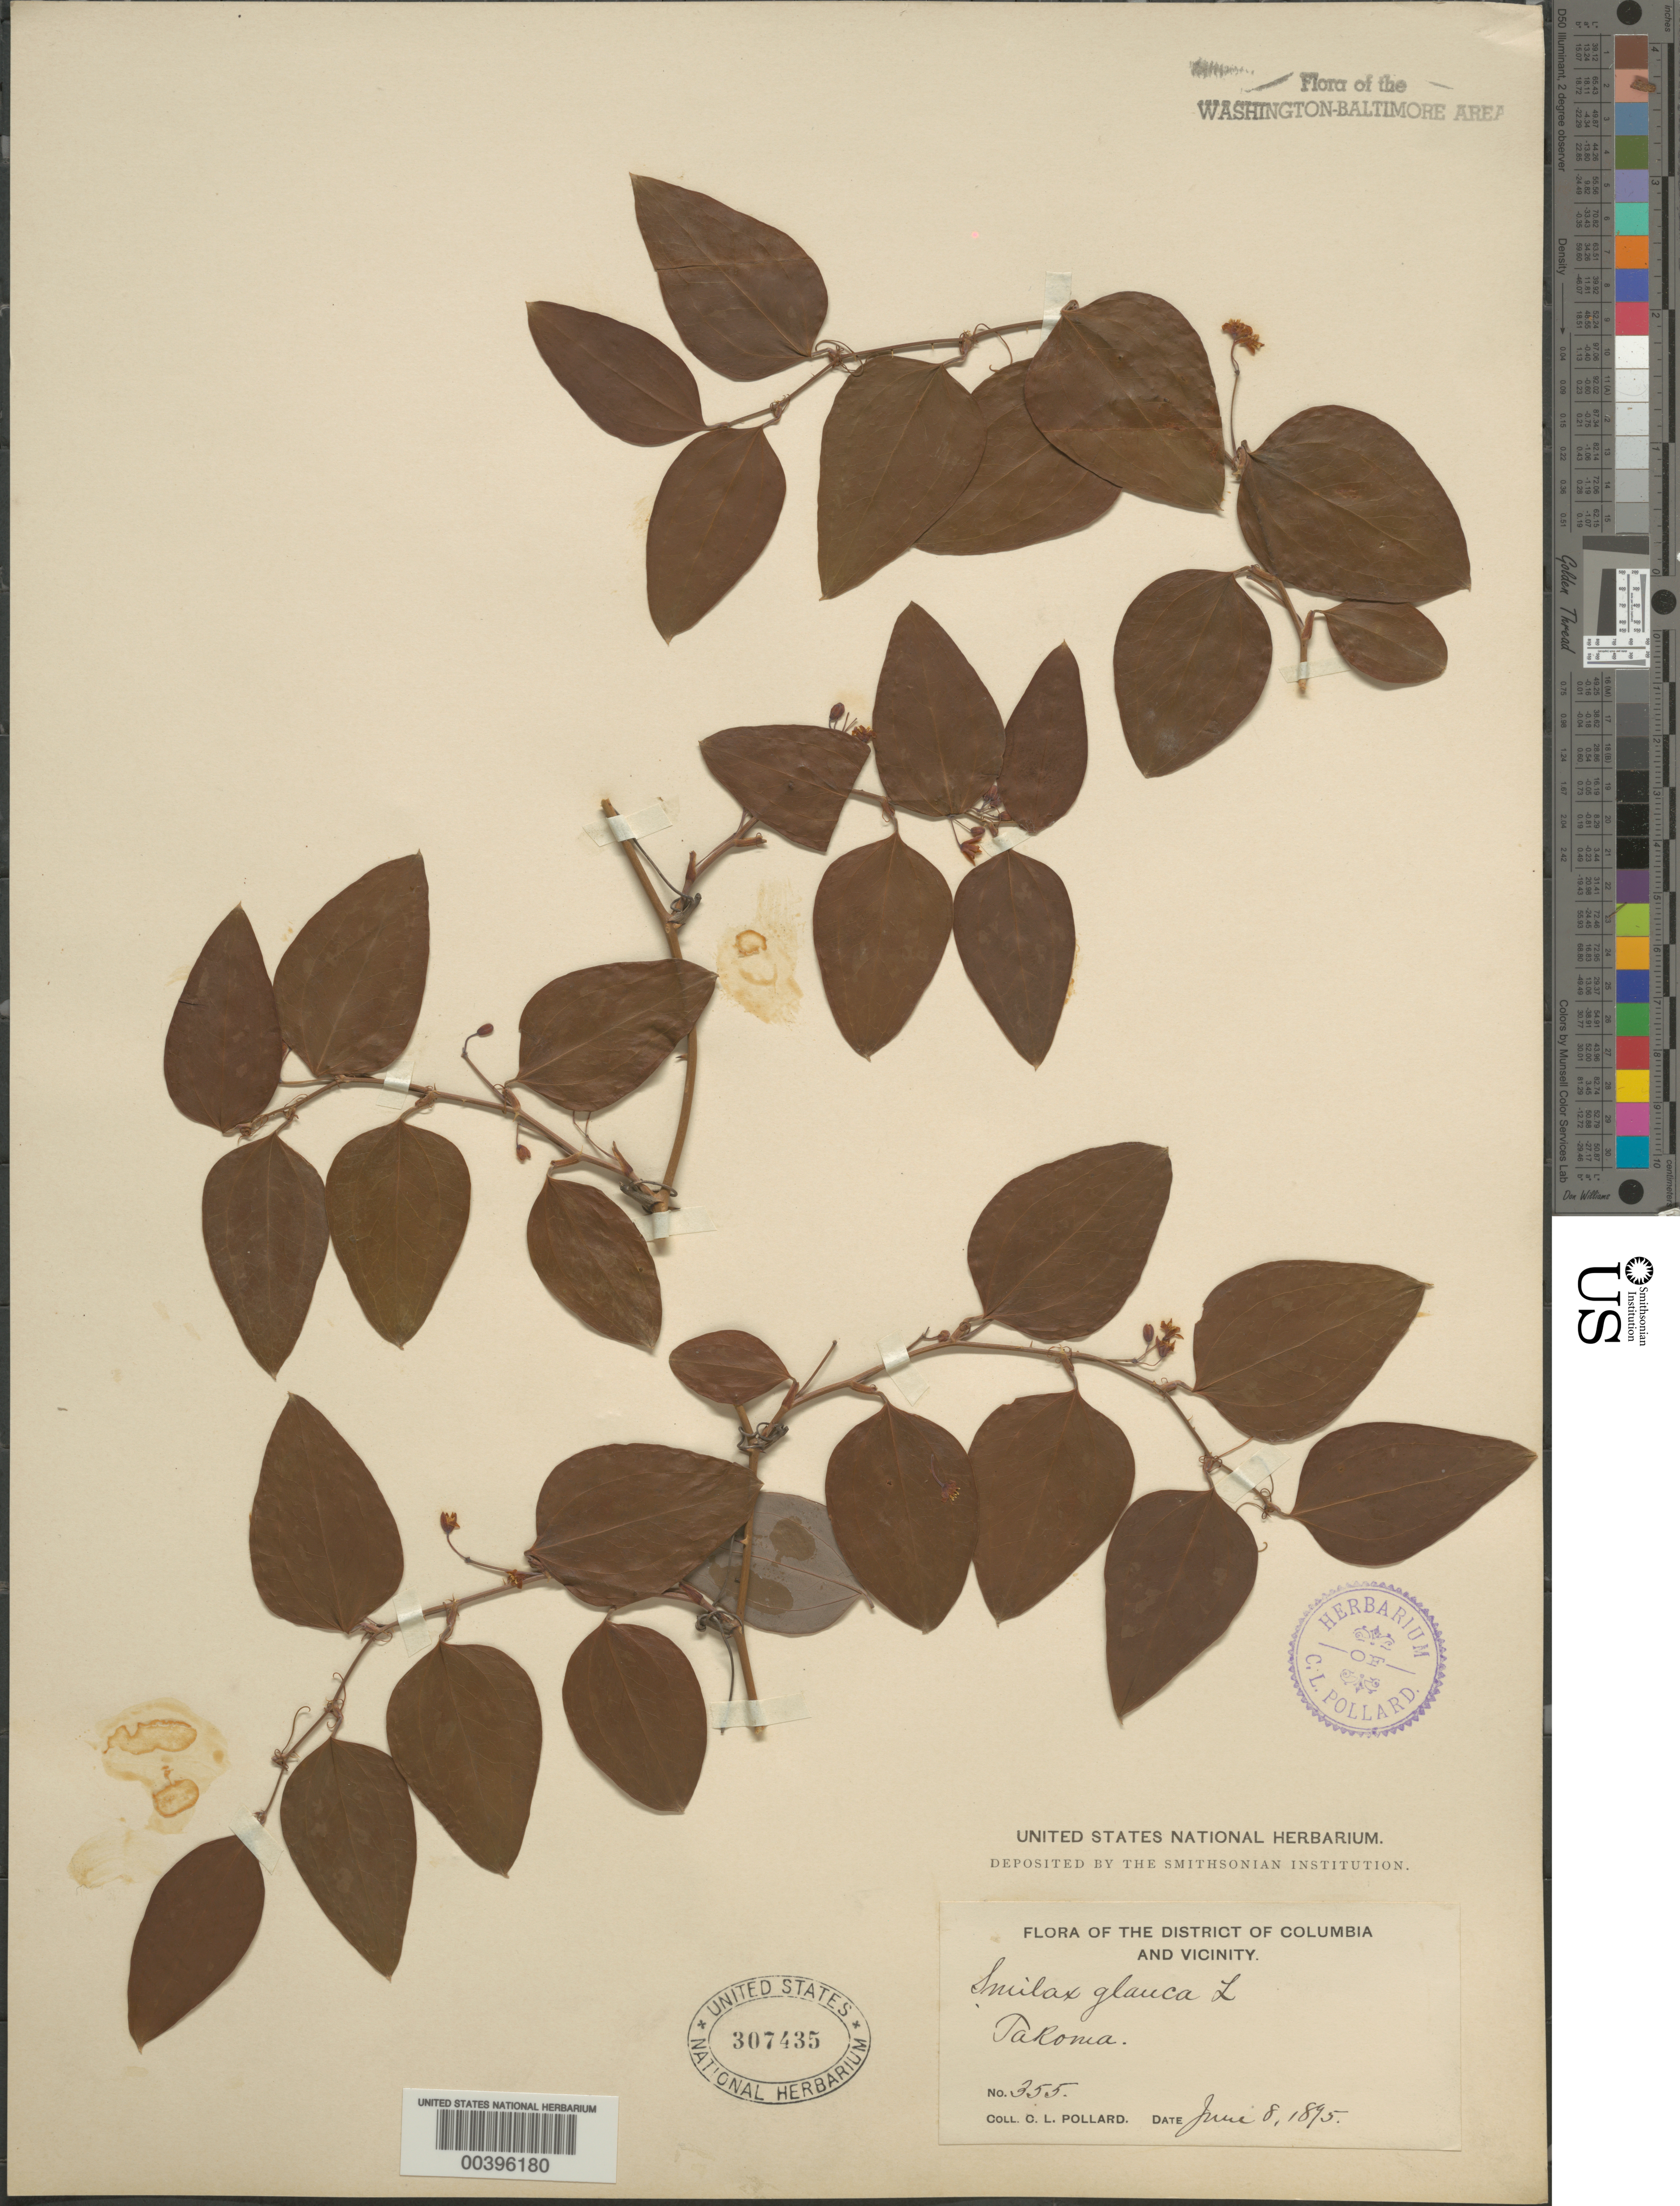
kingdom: Plantae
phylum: Tracheophyta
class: Liliopsida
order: Liliales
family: Smilacaceae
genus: Smilax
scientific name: Smilax glauca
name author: Walter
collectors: C. L. Pollard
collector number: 355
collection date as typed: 08 Jun 1895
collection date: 1895-06-08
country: United States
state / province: District of Columbia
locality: Takoma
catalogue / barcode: US 307435